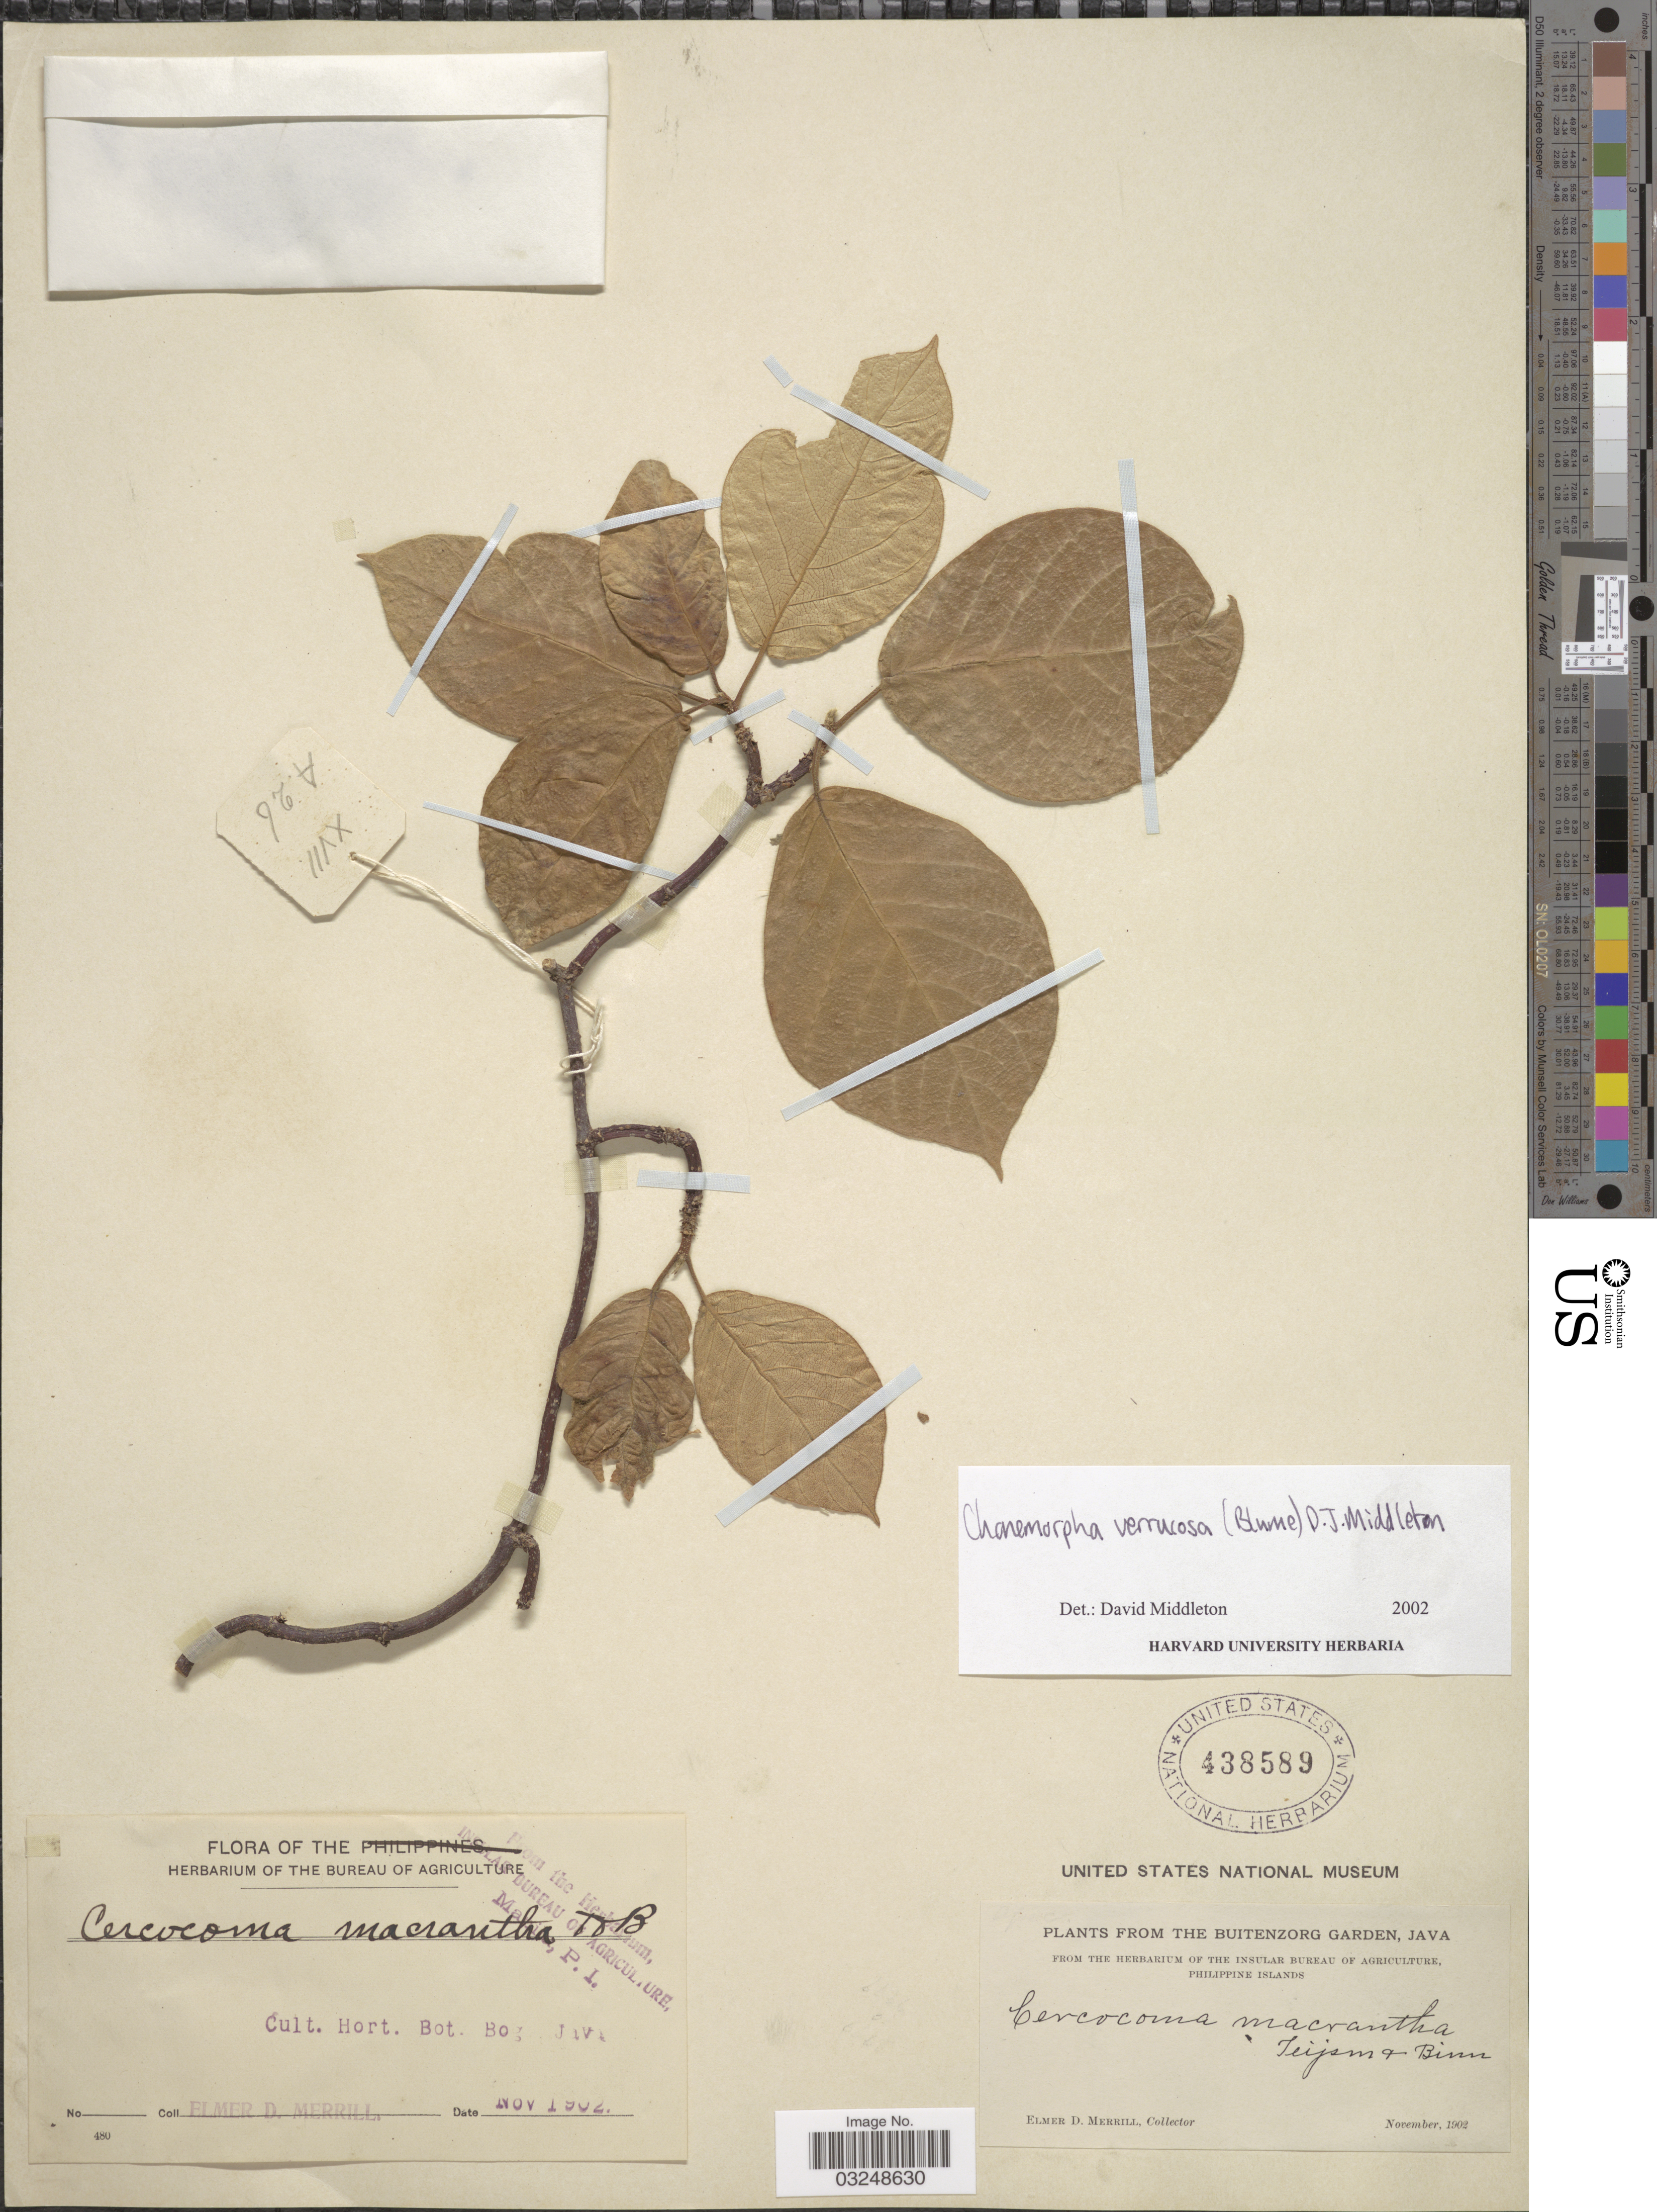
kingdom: Plantae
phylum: Tracheophyta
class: Magnoliopsida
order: Gentianales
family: Apocynaceae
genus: Chonemorpha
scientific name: Chonemorpha verrucosa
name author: (Blume) D.J. Middleton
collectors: E. D. Merrill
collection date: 1902-11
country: Indonesia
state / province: Java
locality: The Buitenzorg Garden, Cult. Hort. Bot. Bog. Java.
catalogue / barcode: US 438589